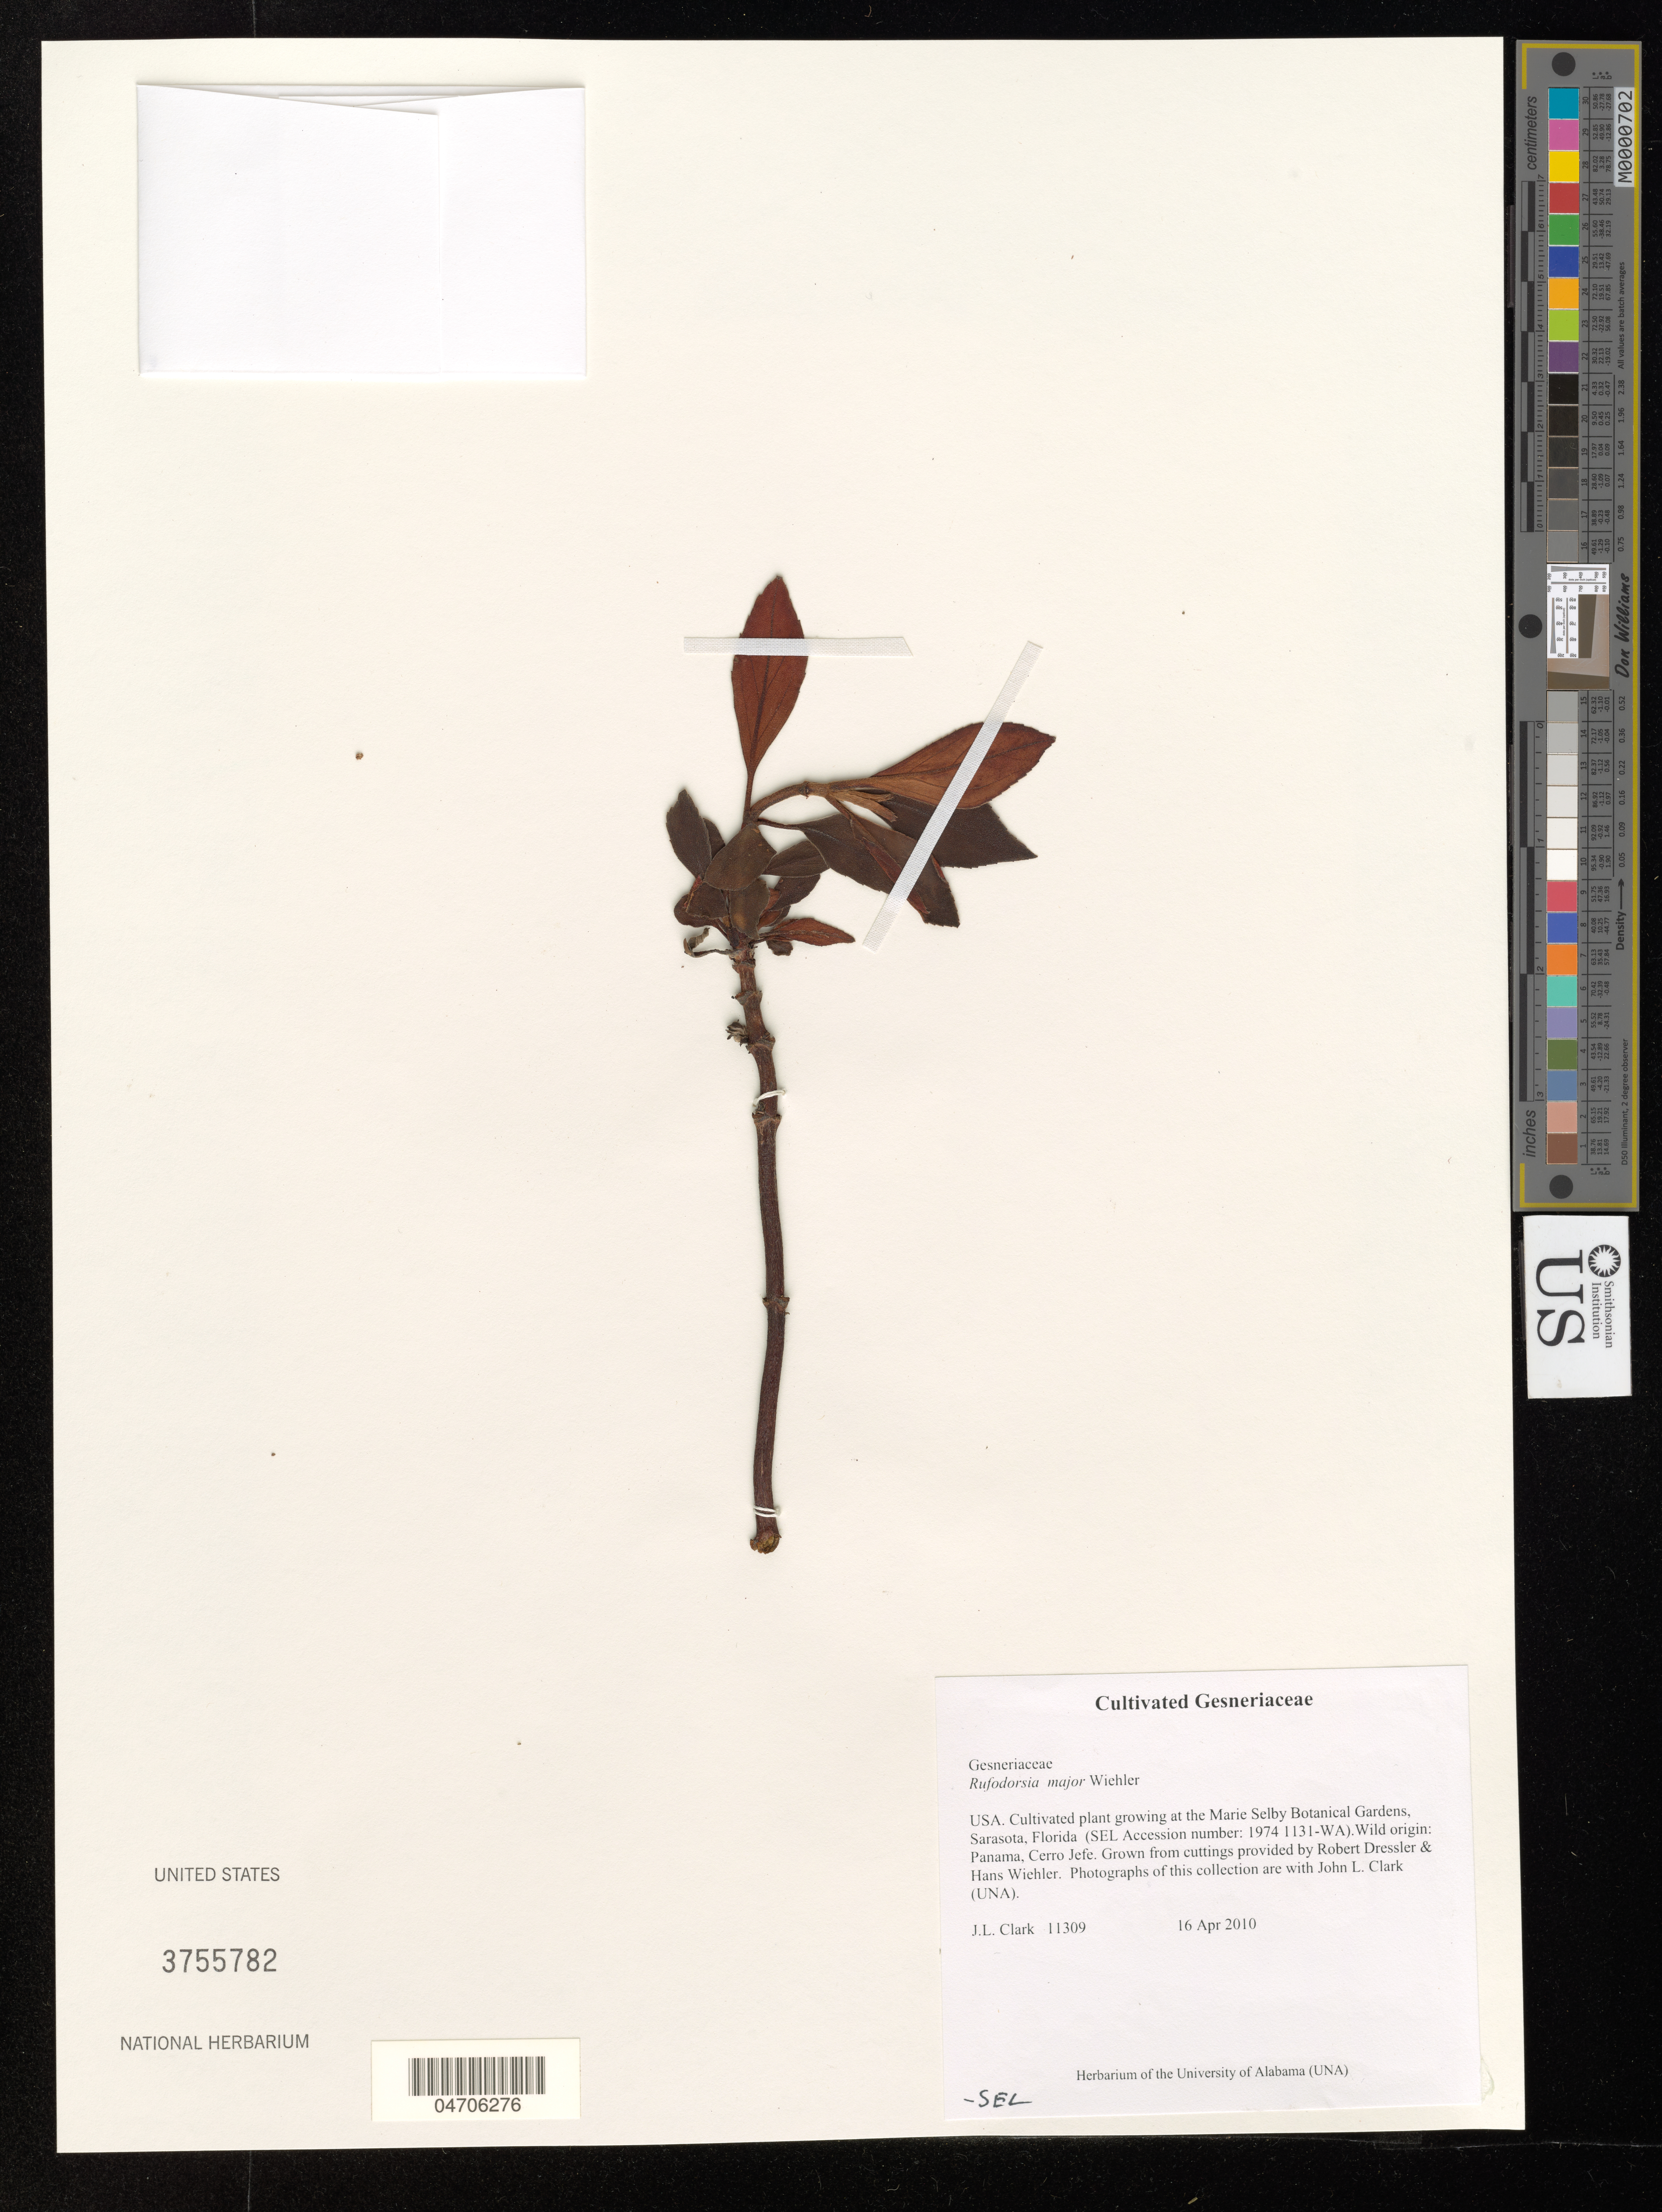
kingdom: Plantae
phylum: Tracheophyta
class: Magnoliopsida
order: Lamiales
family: Gesneriaceae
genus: Rufodorsia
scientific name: Rufodorsia major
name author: Wiehler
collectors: J. L. Clark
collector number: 11309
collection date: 2010-04-16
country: United States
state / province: Florida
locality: At the Marie Selby Botanical Gardens, Sarasota, (SEL Accession number: 1974 1131-WA).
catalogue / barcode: US 3755782